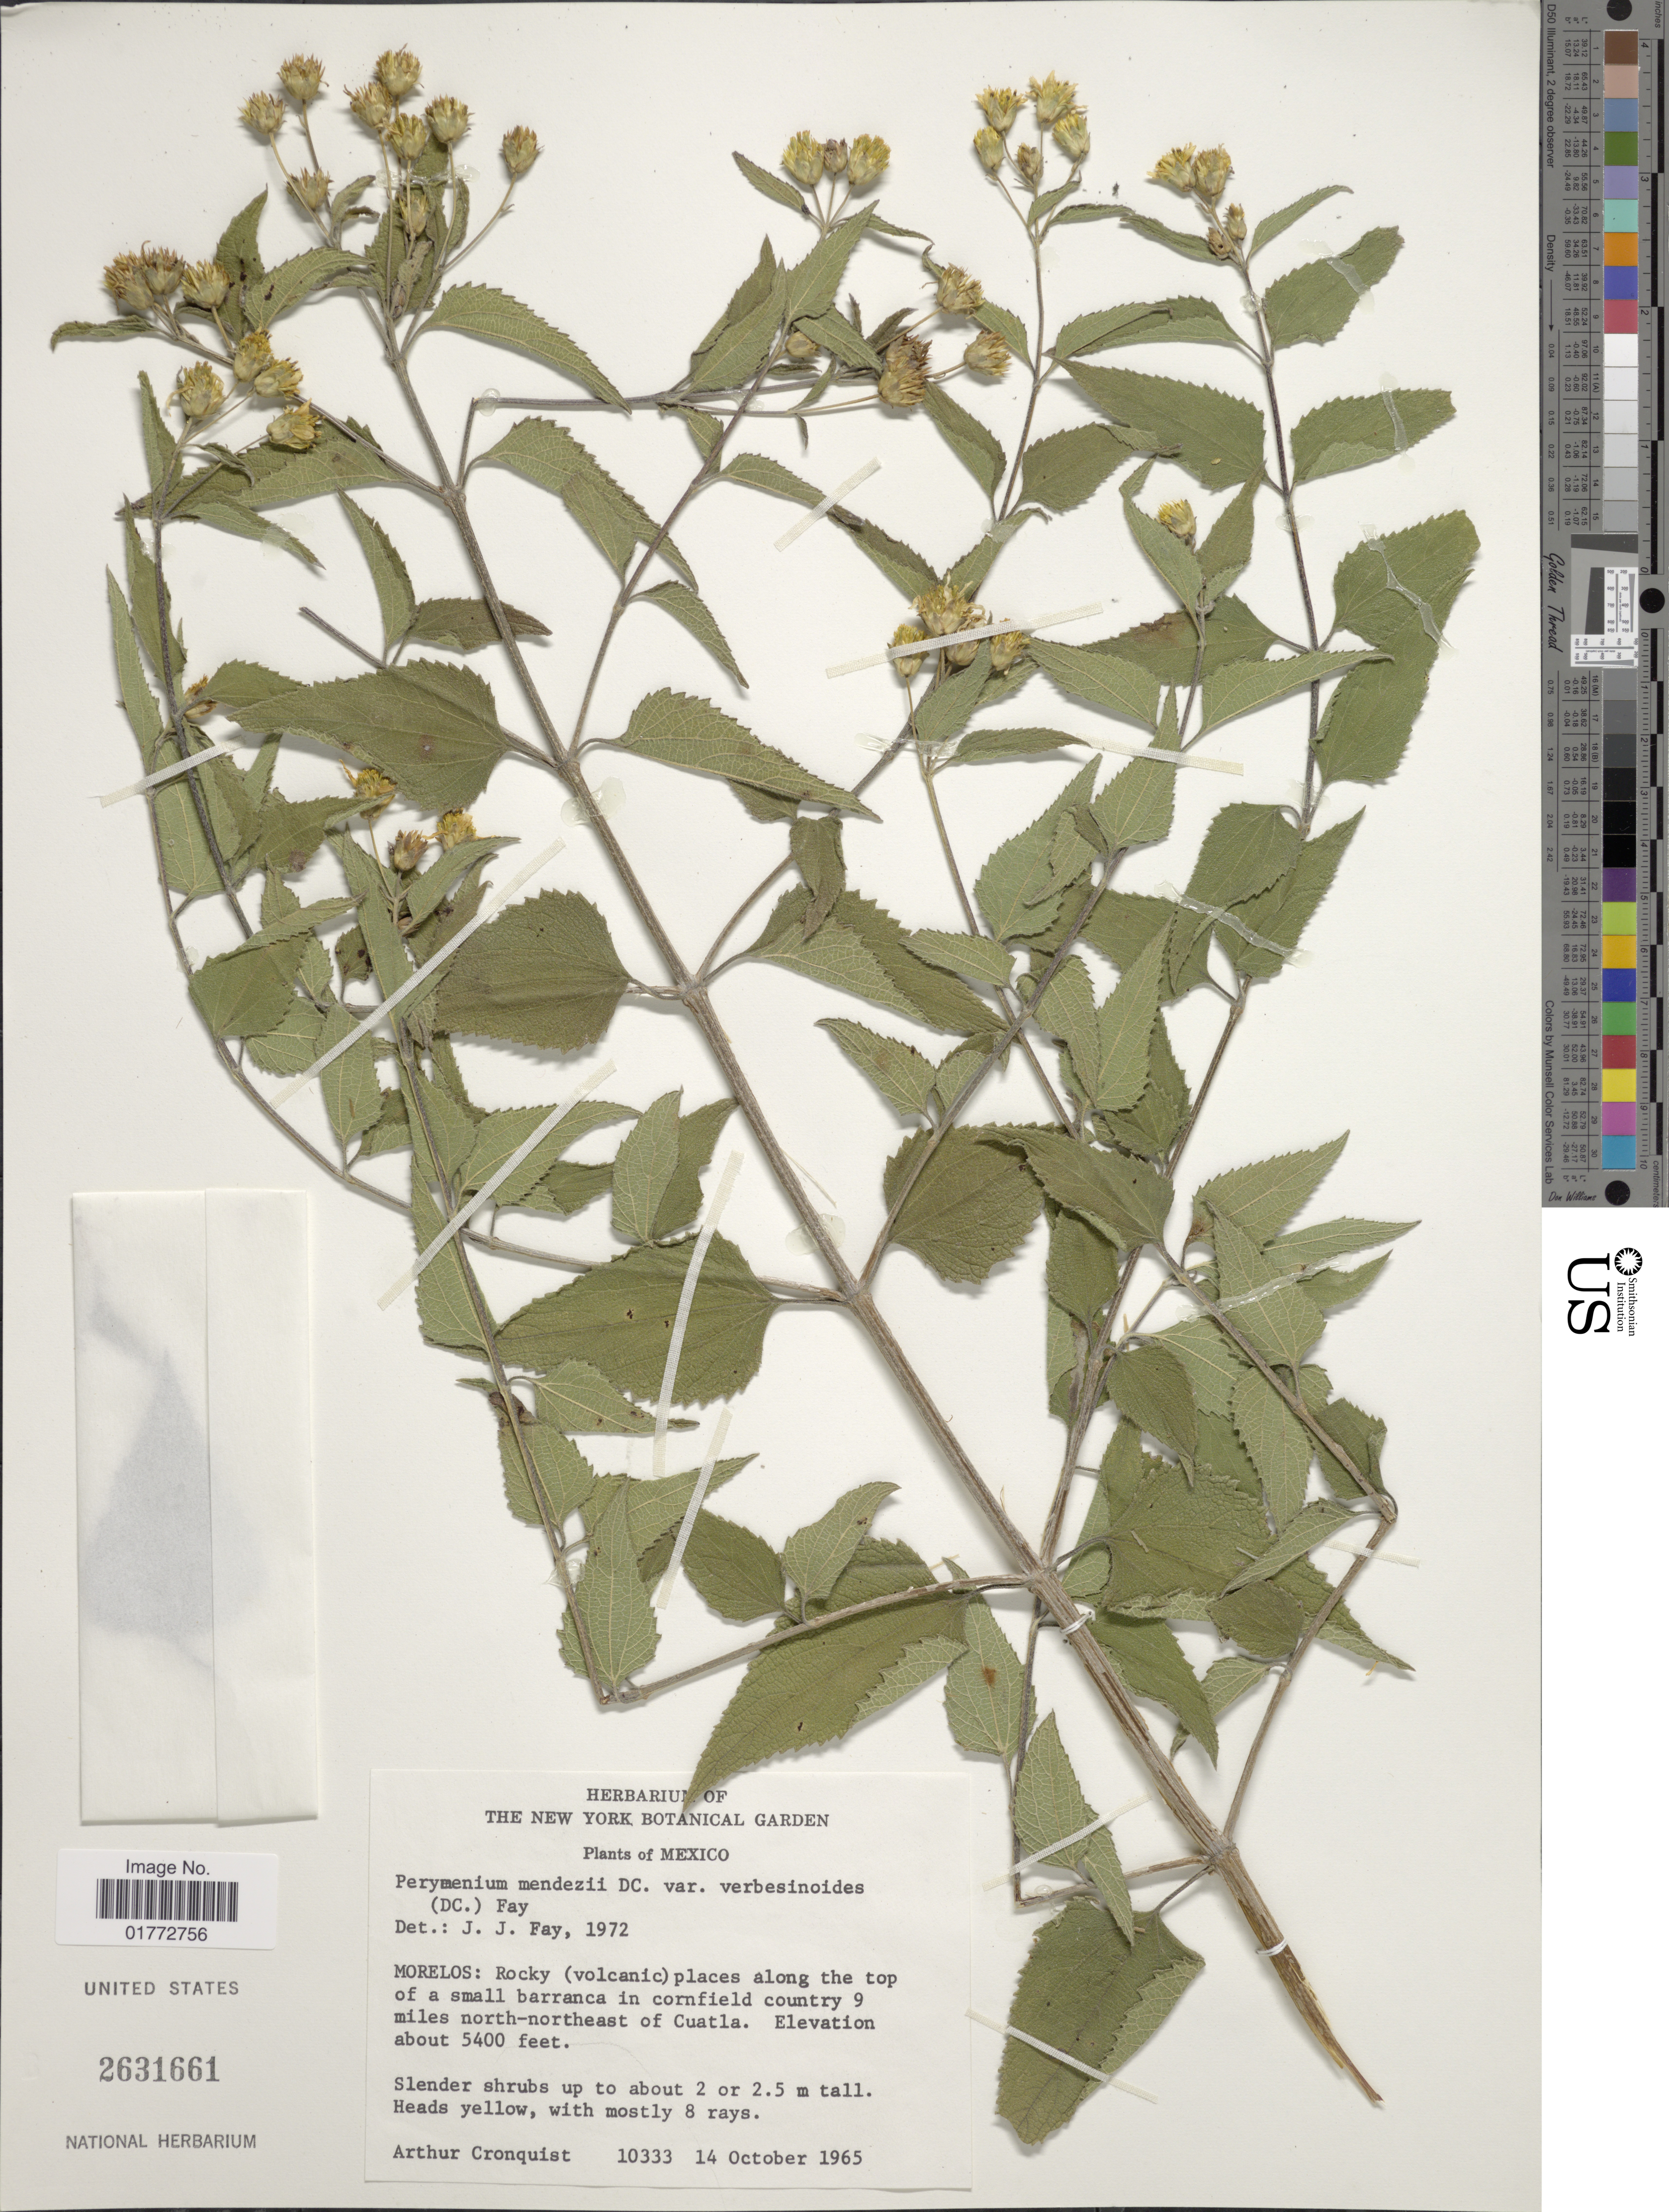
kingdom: Plantae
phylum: Tracheophyta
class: Magnoliopsida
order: Asterales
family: Asteraceae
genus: Perymenium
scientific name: Perymenium mendezii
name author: DC.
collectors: A. J. Cronquist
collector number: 10333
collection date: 1965-10-14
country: Mexico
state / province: Morelos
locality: Rocky (volcanic) places along the top of a small barranca in cornfield country 9 miles north - northeast of Cuatla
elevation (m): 1646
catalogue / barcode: US 2631661